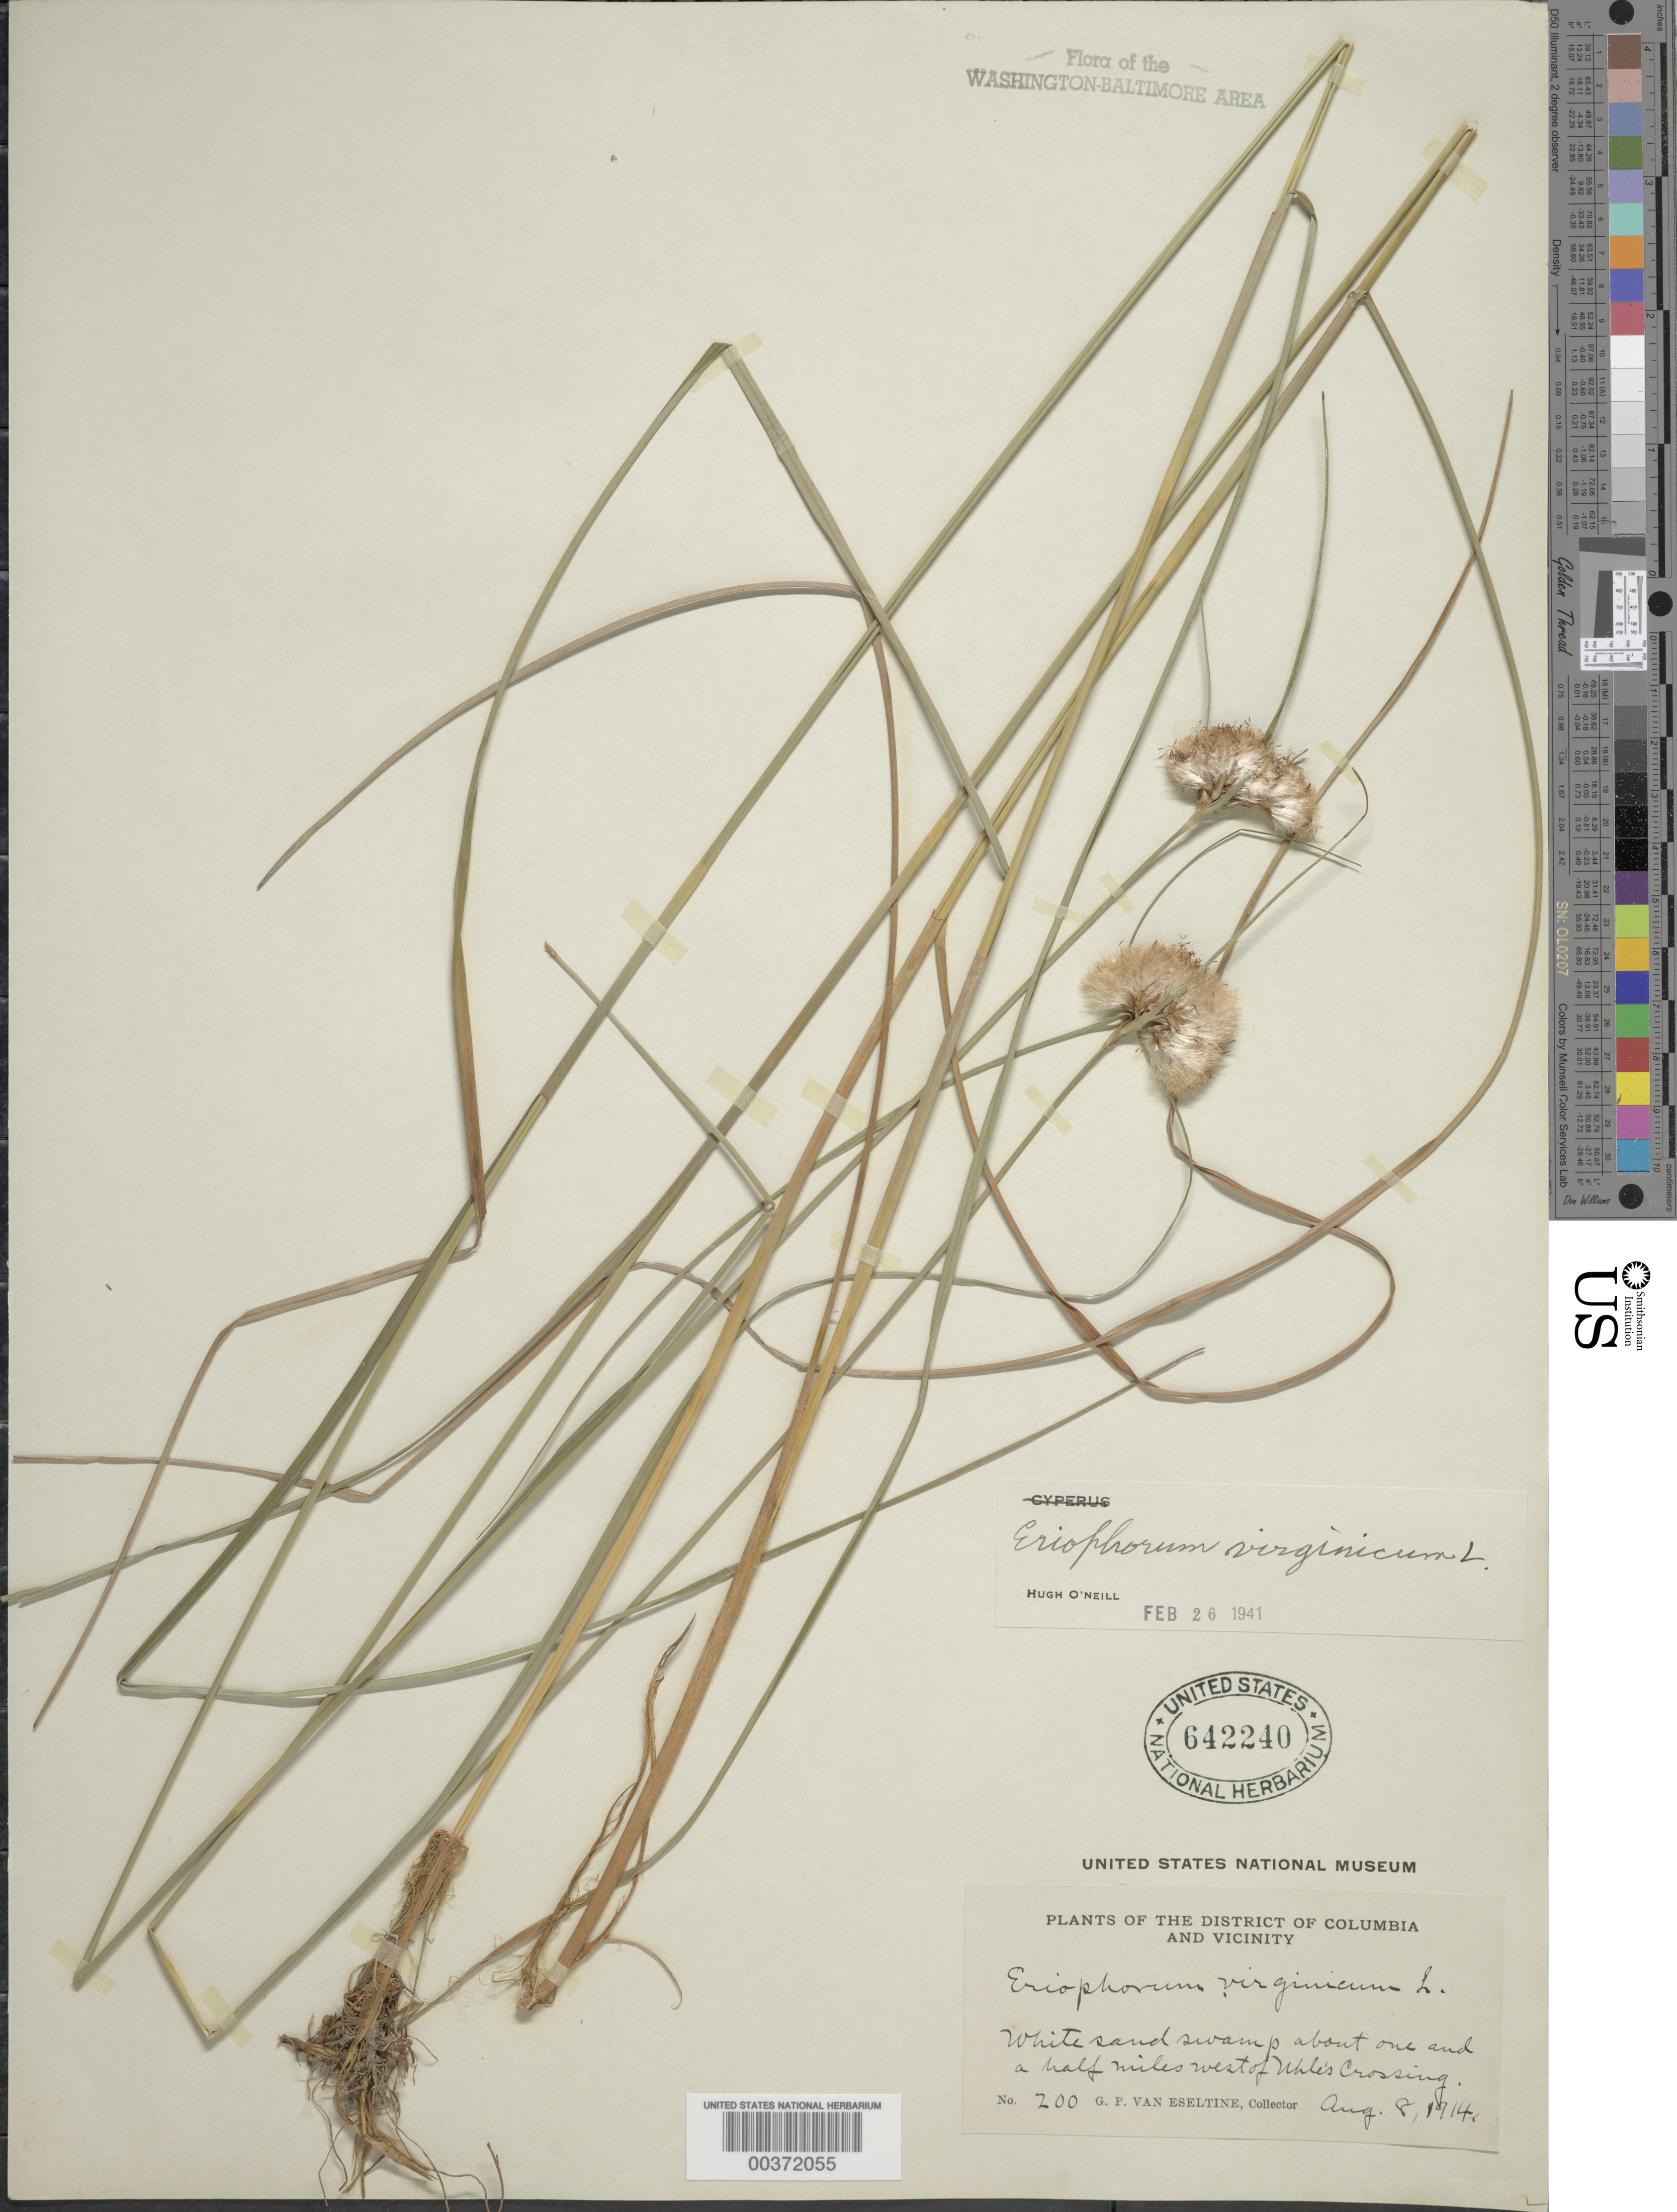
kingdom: Plantae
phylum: Tracheophyta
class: Liliopsida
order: Poales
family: Cyperaceae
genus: Eriophorum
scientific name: Eriophorum virginicum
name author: L.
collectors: G. P. Van Eseltine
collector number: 200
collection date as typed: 08 Aug 1914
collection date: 1914-08-08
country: United States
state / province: Maryland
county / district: Prince George's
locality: West of Uhles Crossing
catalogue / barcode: US 642240